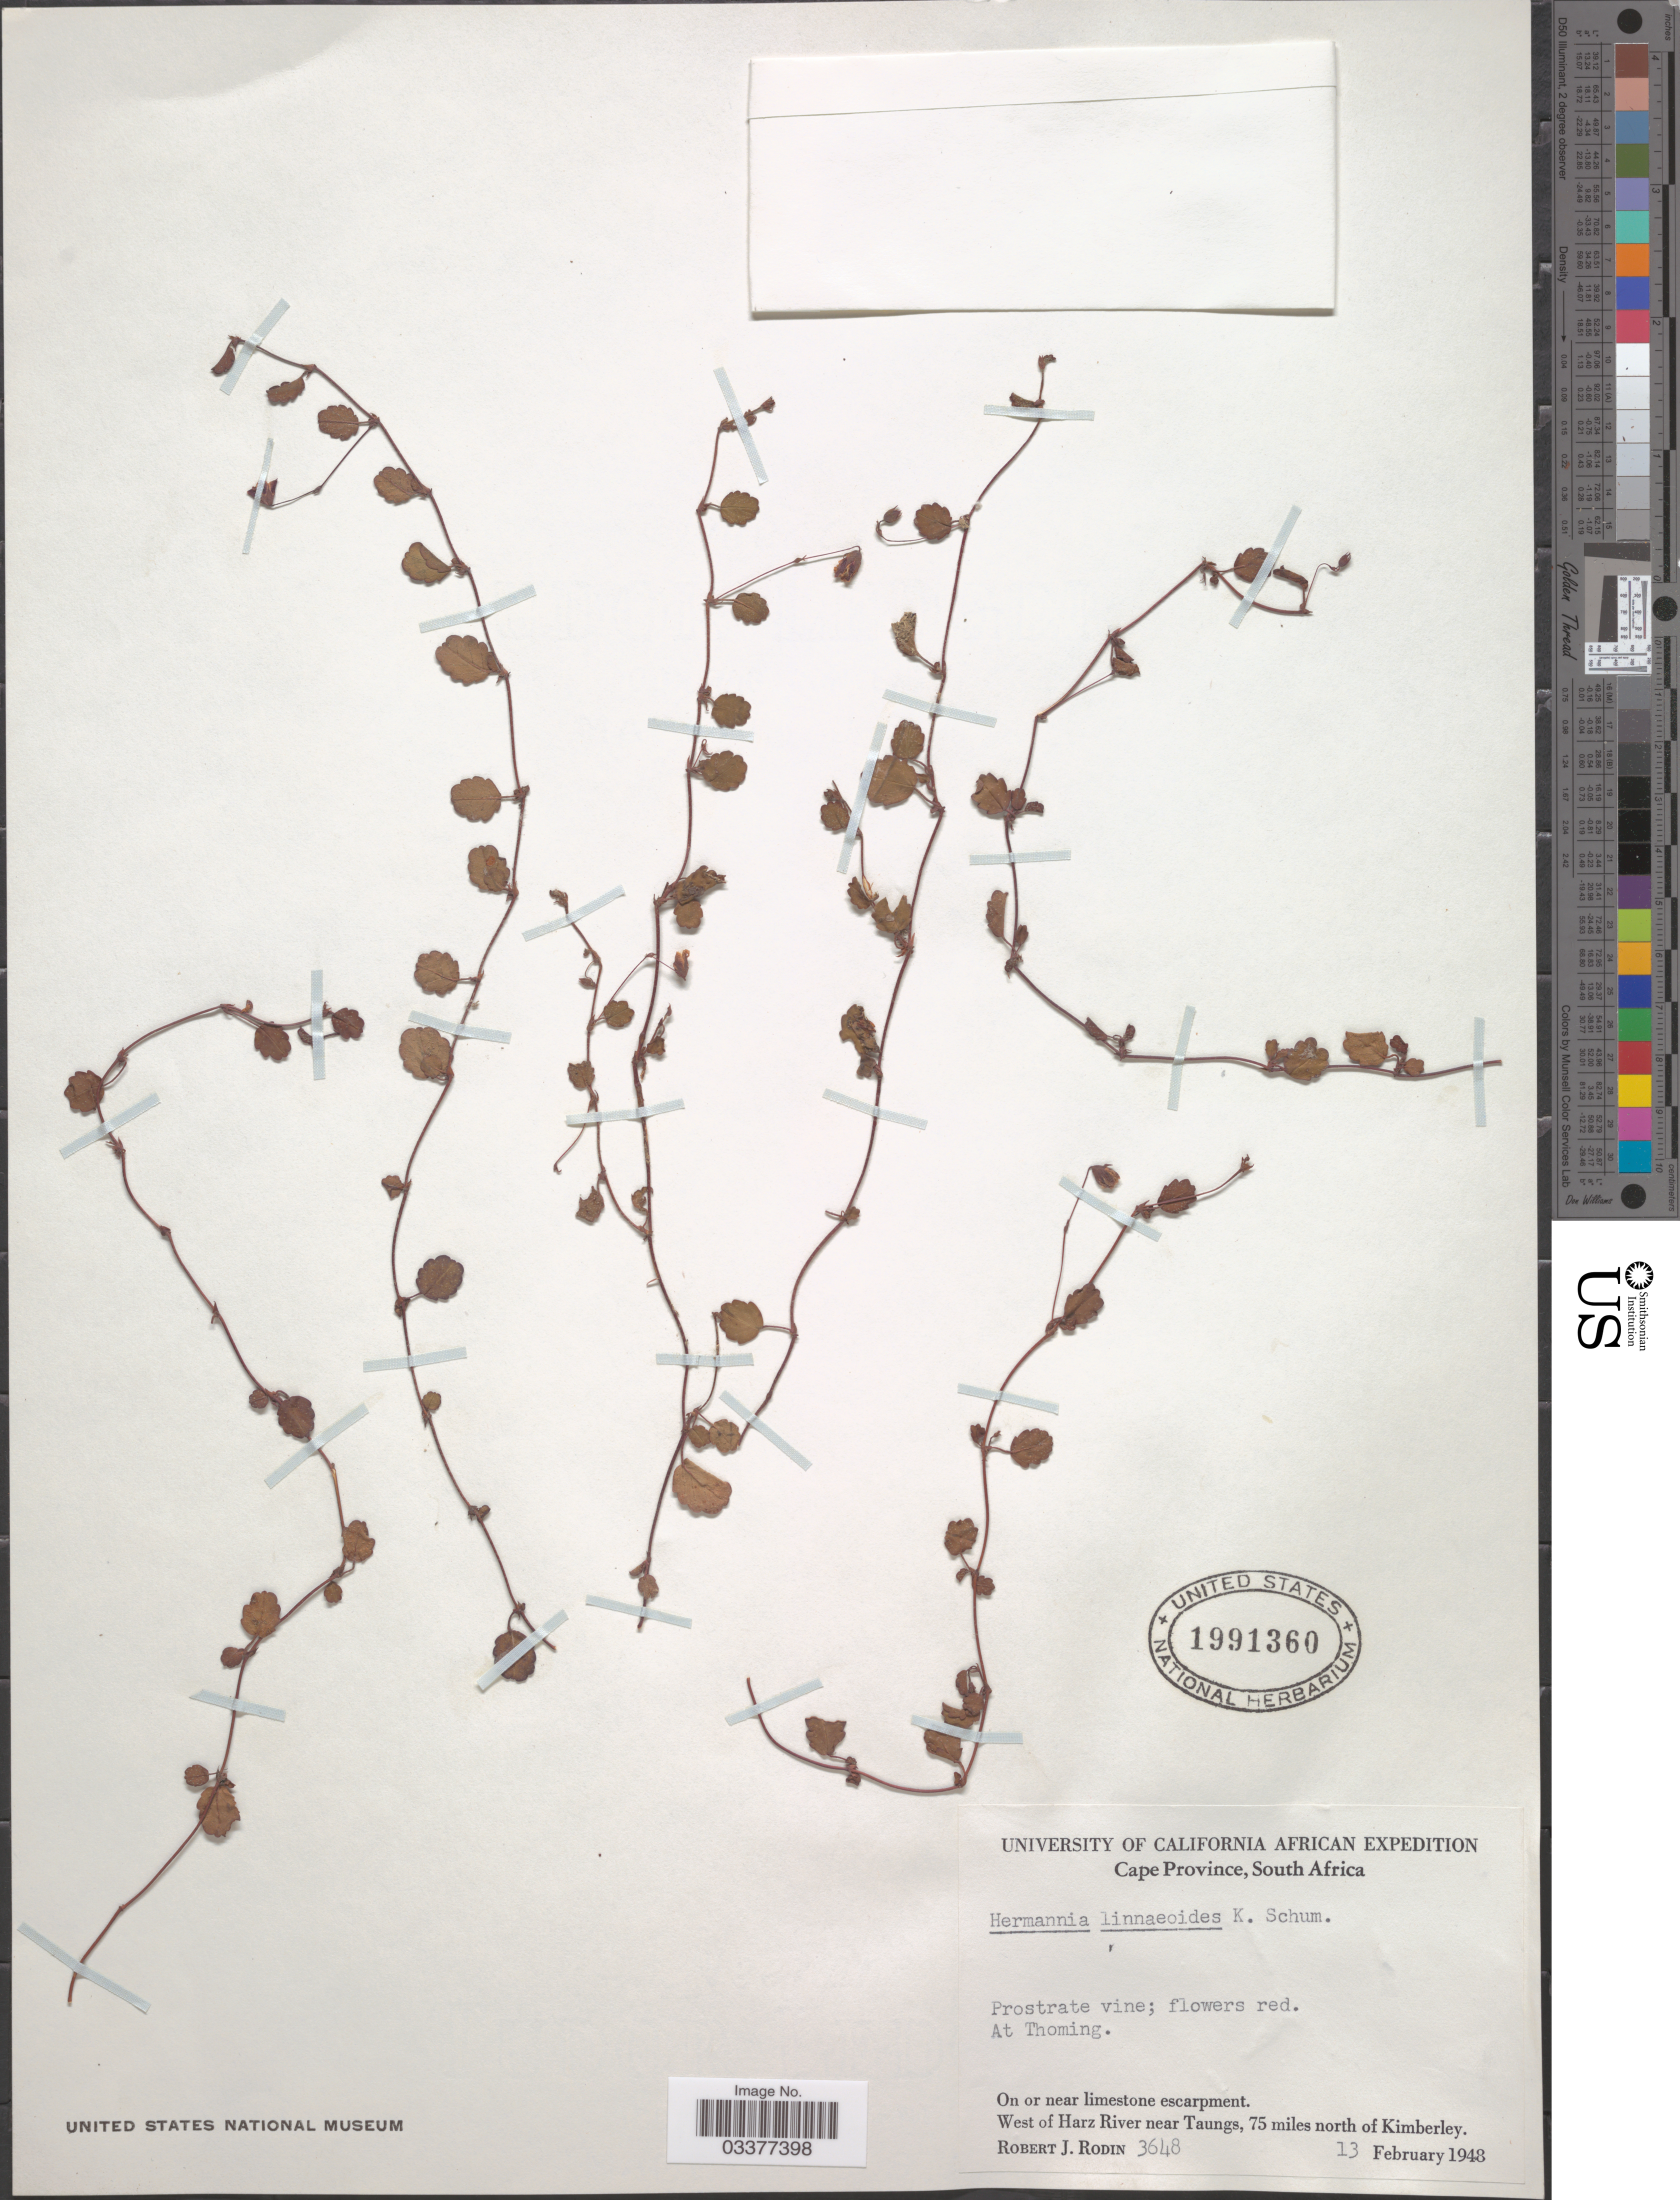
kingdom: Plantae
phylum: Tracheophyta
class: Magnoliopsida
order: Malvales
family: Malvaceae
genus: Hermannia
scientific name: Hermannia linnaeoides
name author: K. Schum.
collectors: R. J. Rodin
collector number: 3648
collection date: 1948-02-13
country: South Africa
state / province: Northern Cape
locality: At Thoming. West of Harz River near Taungs, 75 miles north of Kimberley.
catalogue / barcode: US 1991360